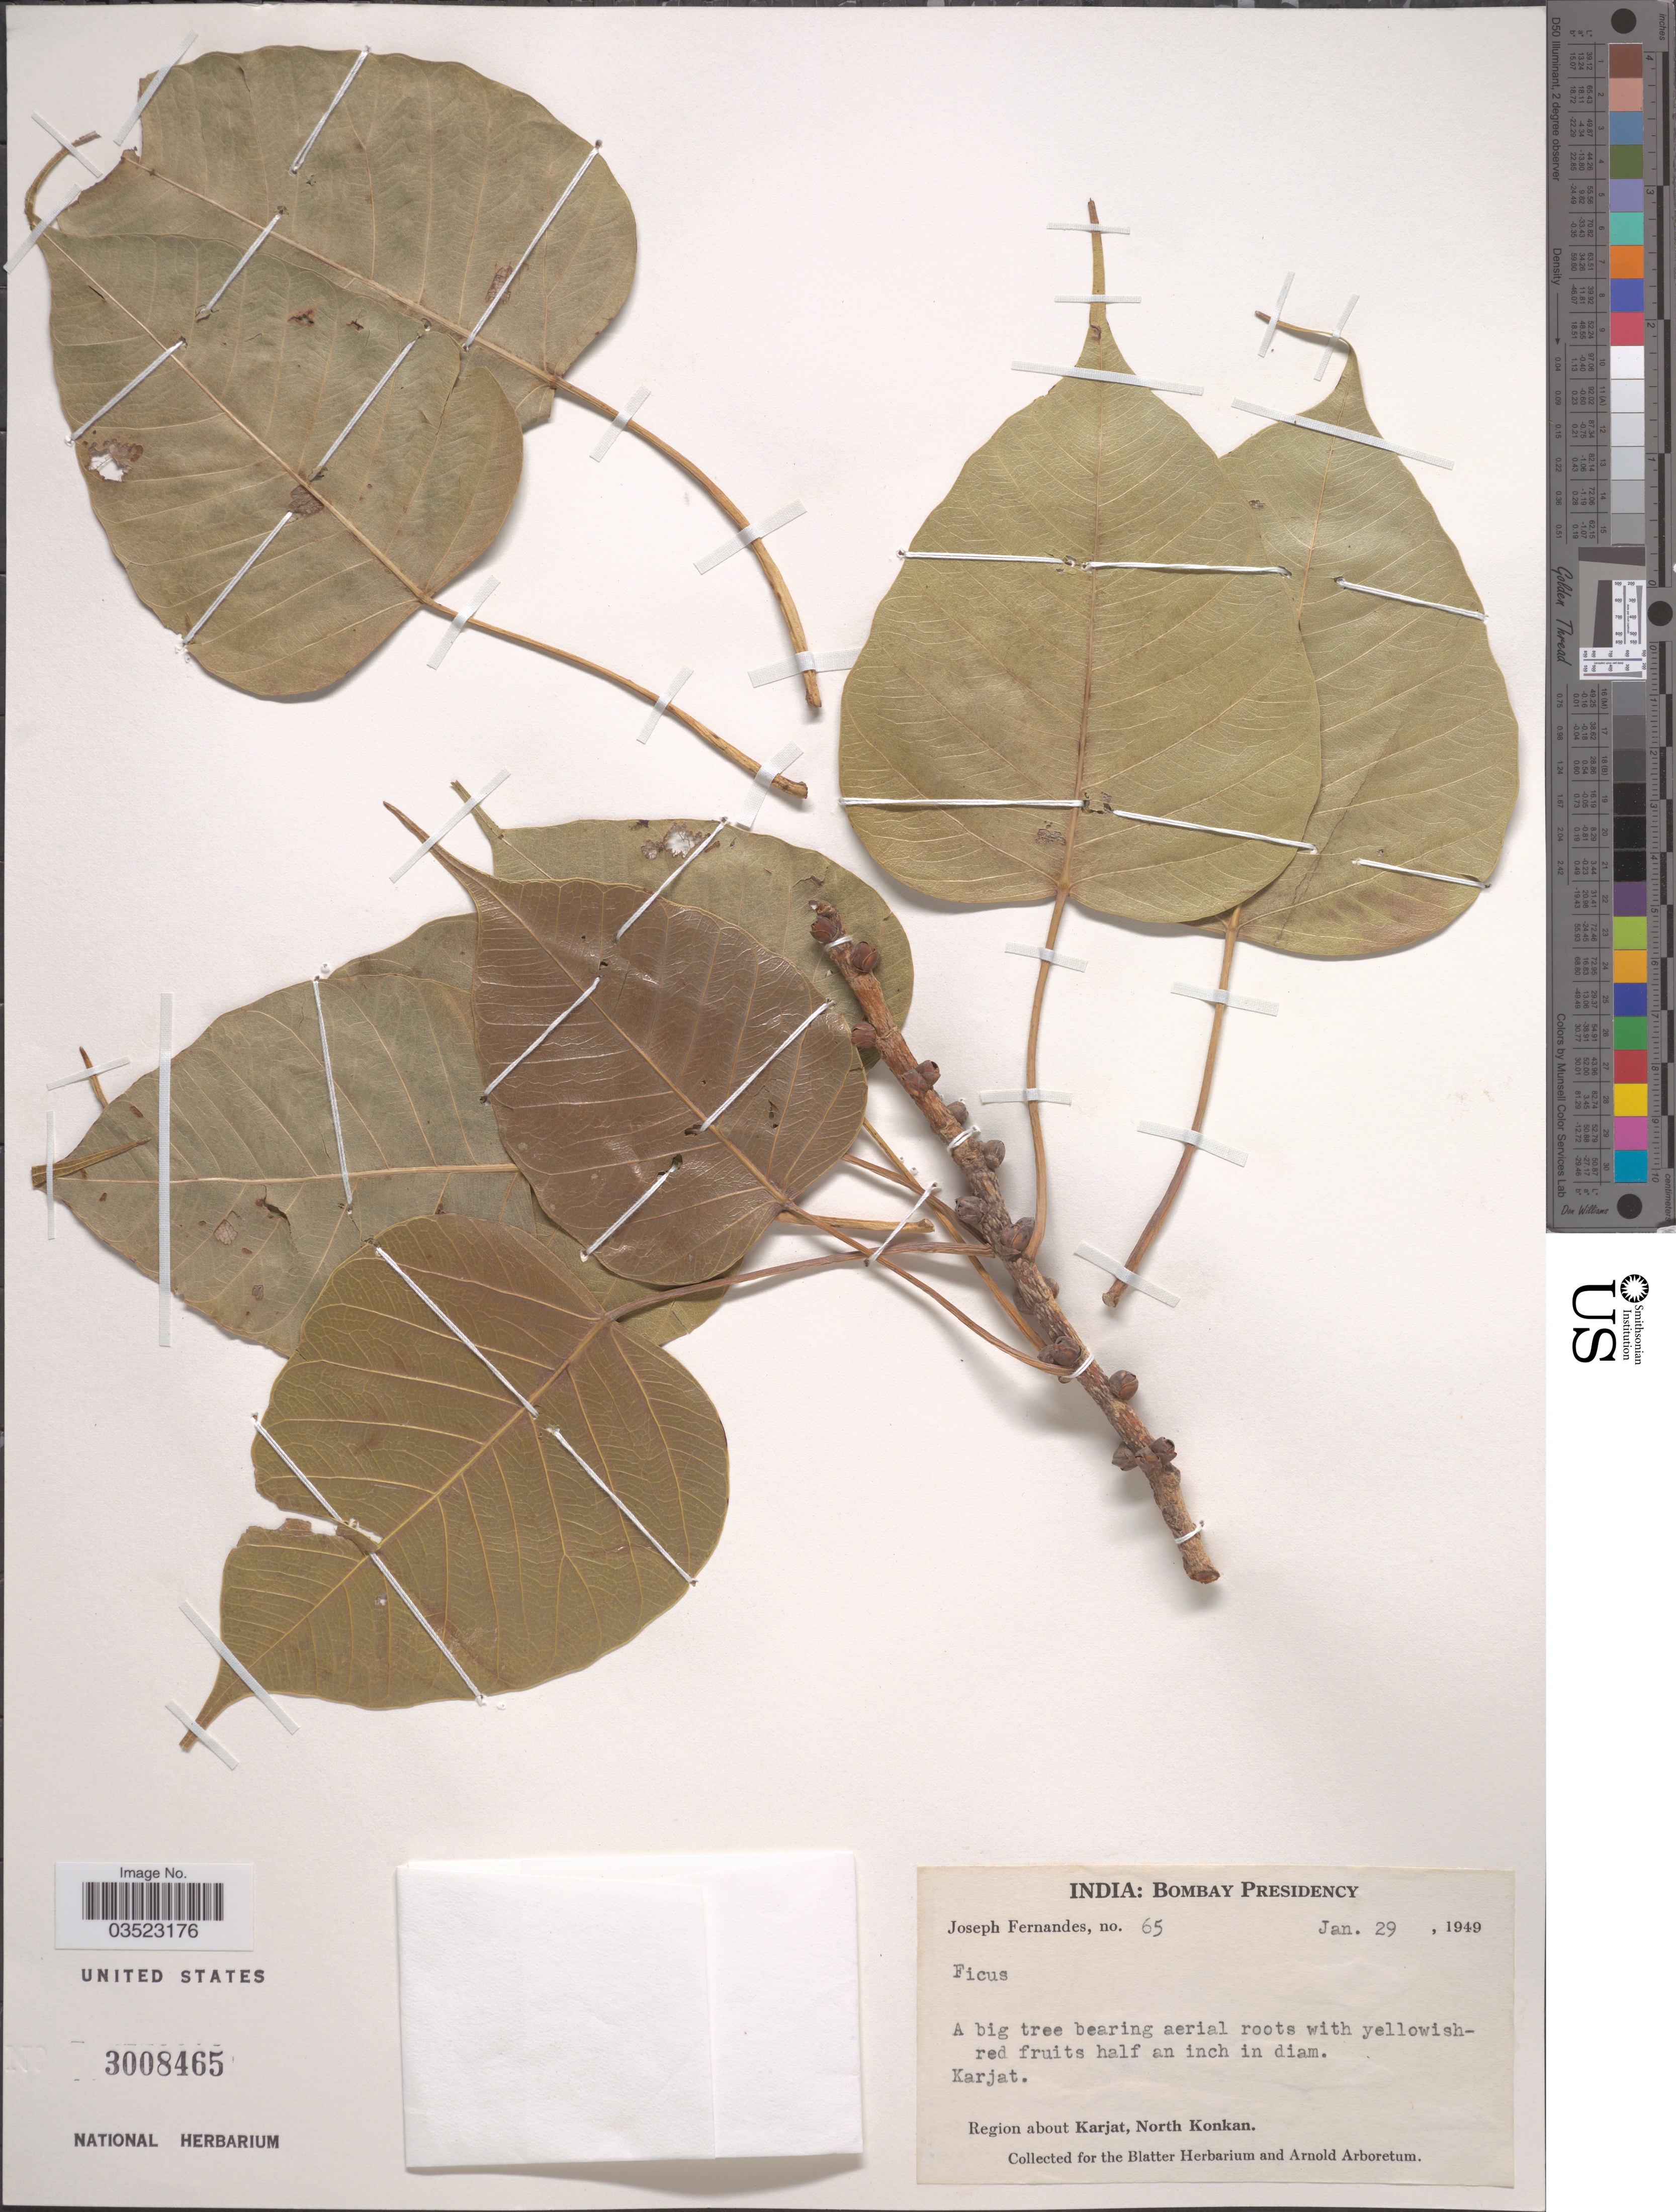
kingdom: Plantae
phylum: Tracheophyta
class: Magnoliopsida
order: Rosales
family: Moraceae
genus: Ficus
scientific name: Ficus sp.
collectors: J. Fernandes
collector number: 65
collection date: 1949-01-29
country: India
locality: Bombay Presidency. Karjat. Region about Karjat, North Konkan.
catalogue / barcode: US 3008465